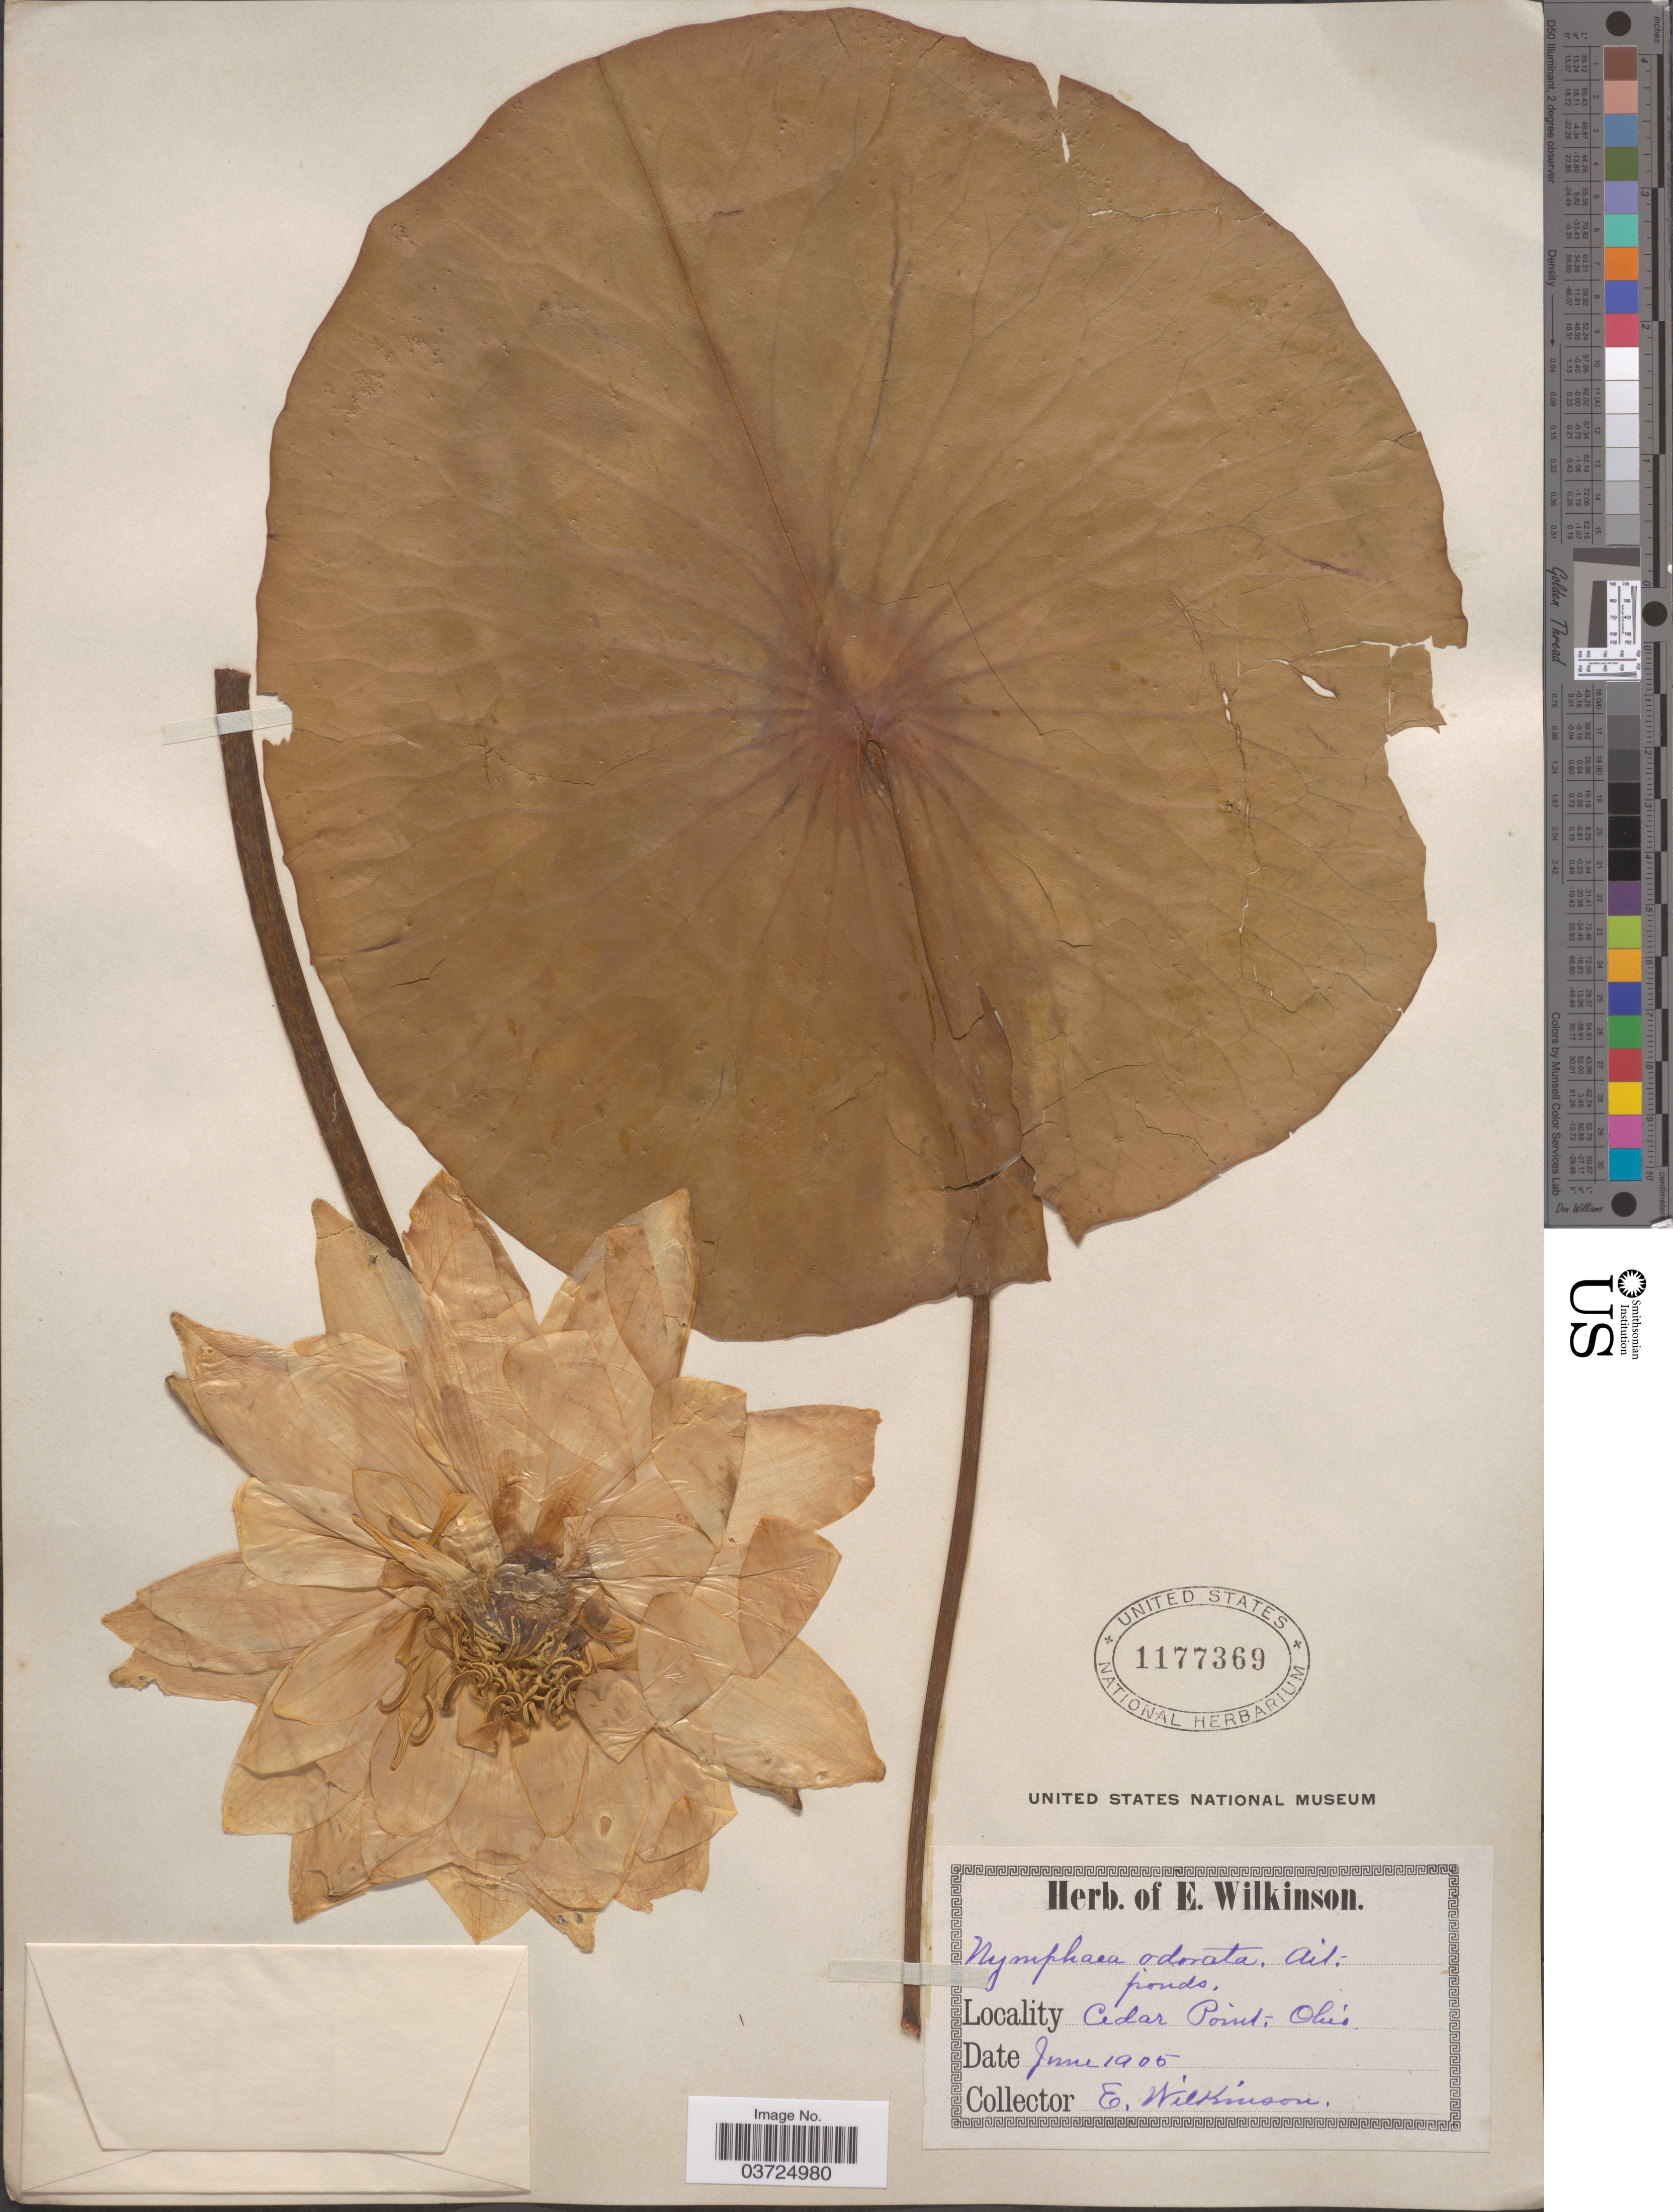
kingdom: Plantae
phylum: Tracheophyta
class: Magnoliopsida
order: Nymphaeales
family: Nymphaeaceae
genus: Nymphaea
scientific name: Nymphaea odorata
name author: Aiton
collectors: E. Wilkinson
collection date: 1905-06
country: United States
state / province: Ohio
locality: Cedar Point.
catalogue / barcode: US 1177369